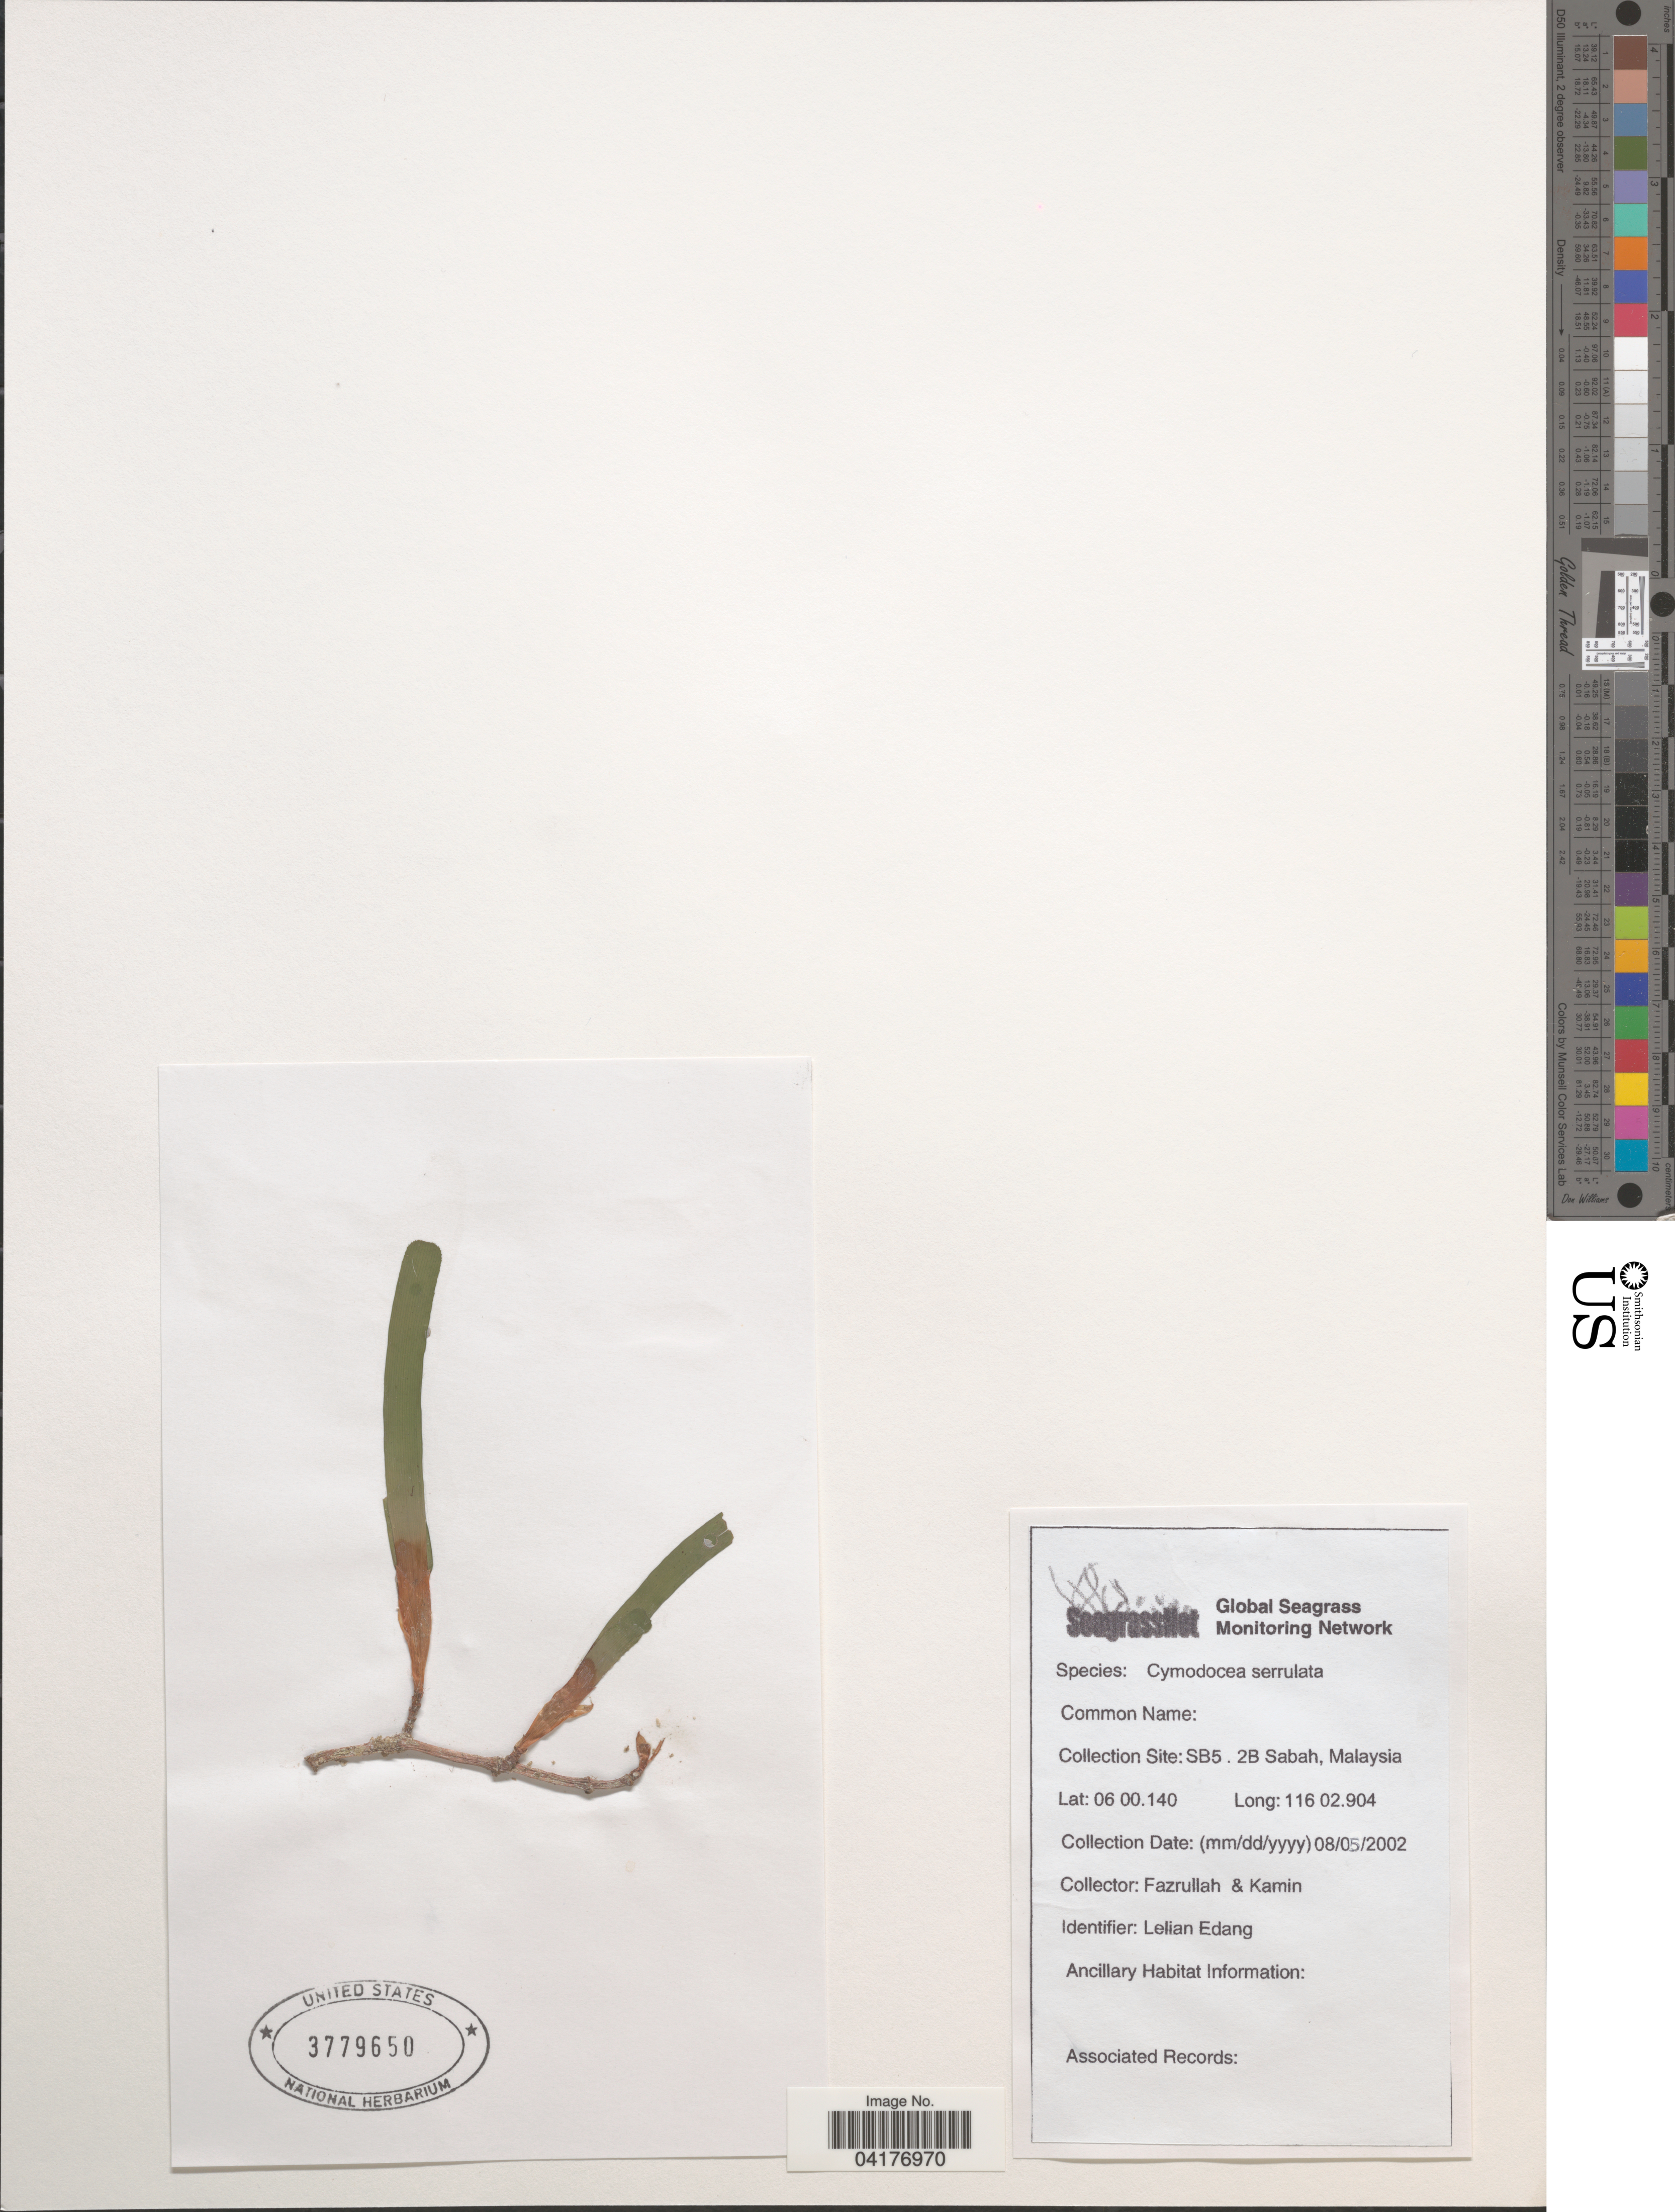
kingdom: Plantae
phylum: Tracheophyta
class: Liliopsida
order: Alismatales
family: Cymodoceaceae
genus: Cymodocea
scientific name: Cymodocea serrulata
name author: (R. Br.) Magnus & Ashers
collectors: Fazrullah & Kamin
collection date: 2002-08-05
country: Malaysia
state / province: Sabah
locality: Collection Site: SB5, 2B Sabah, Malaysia.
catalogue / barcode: US 3779650